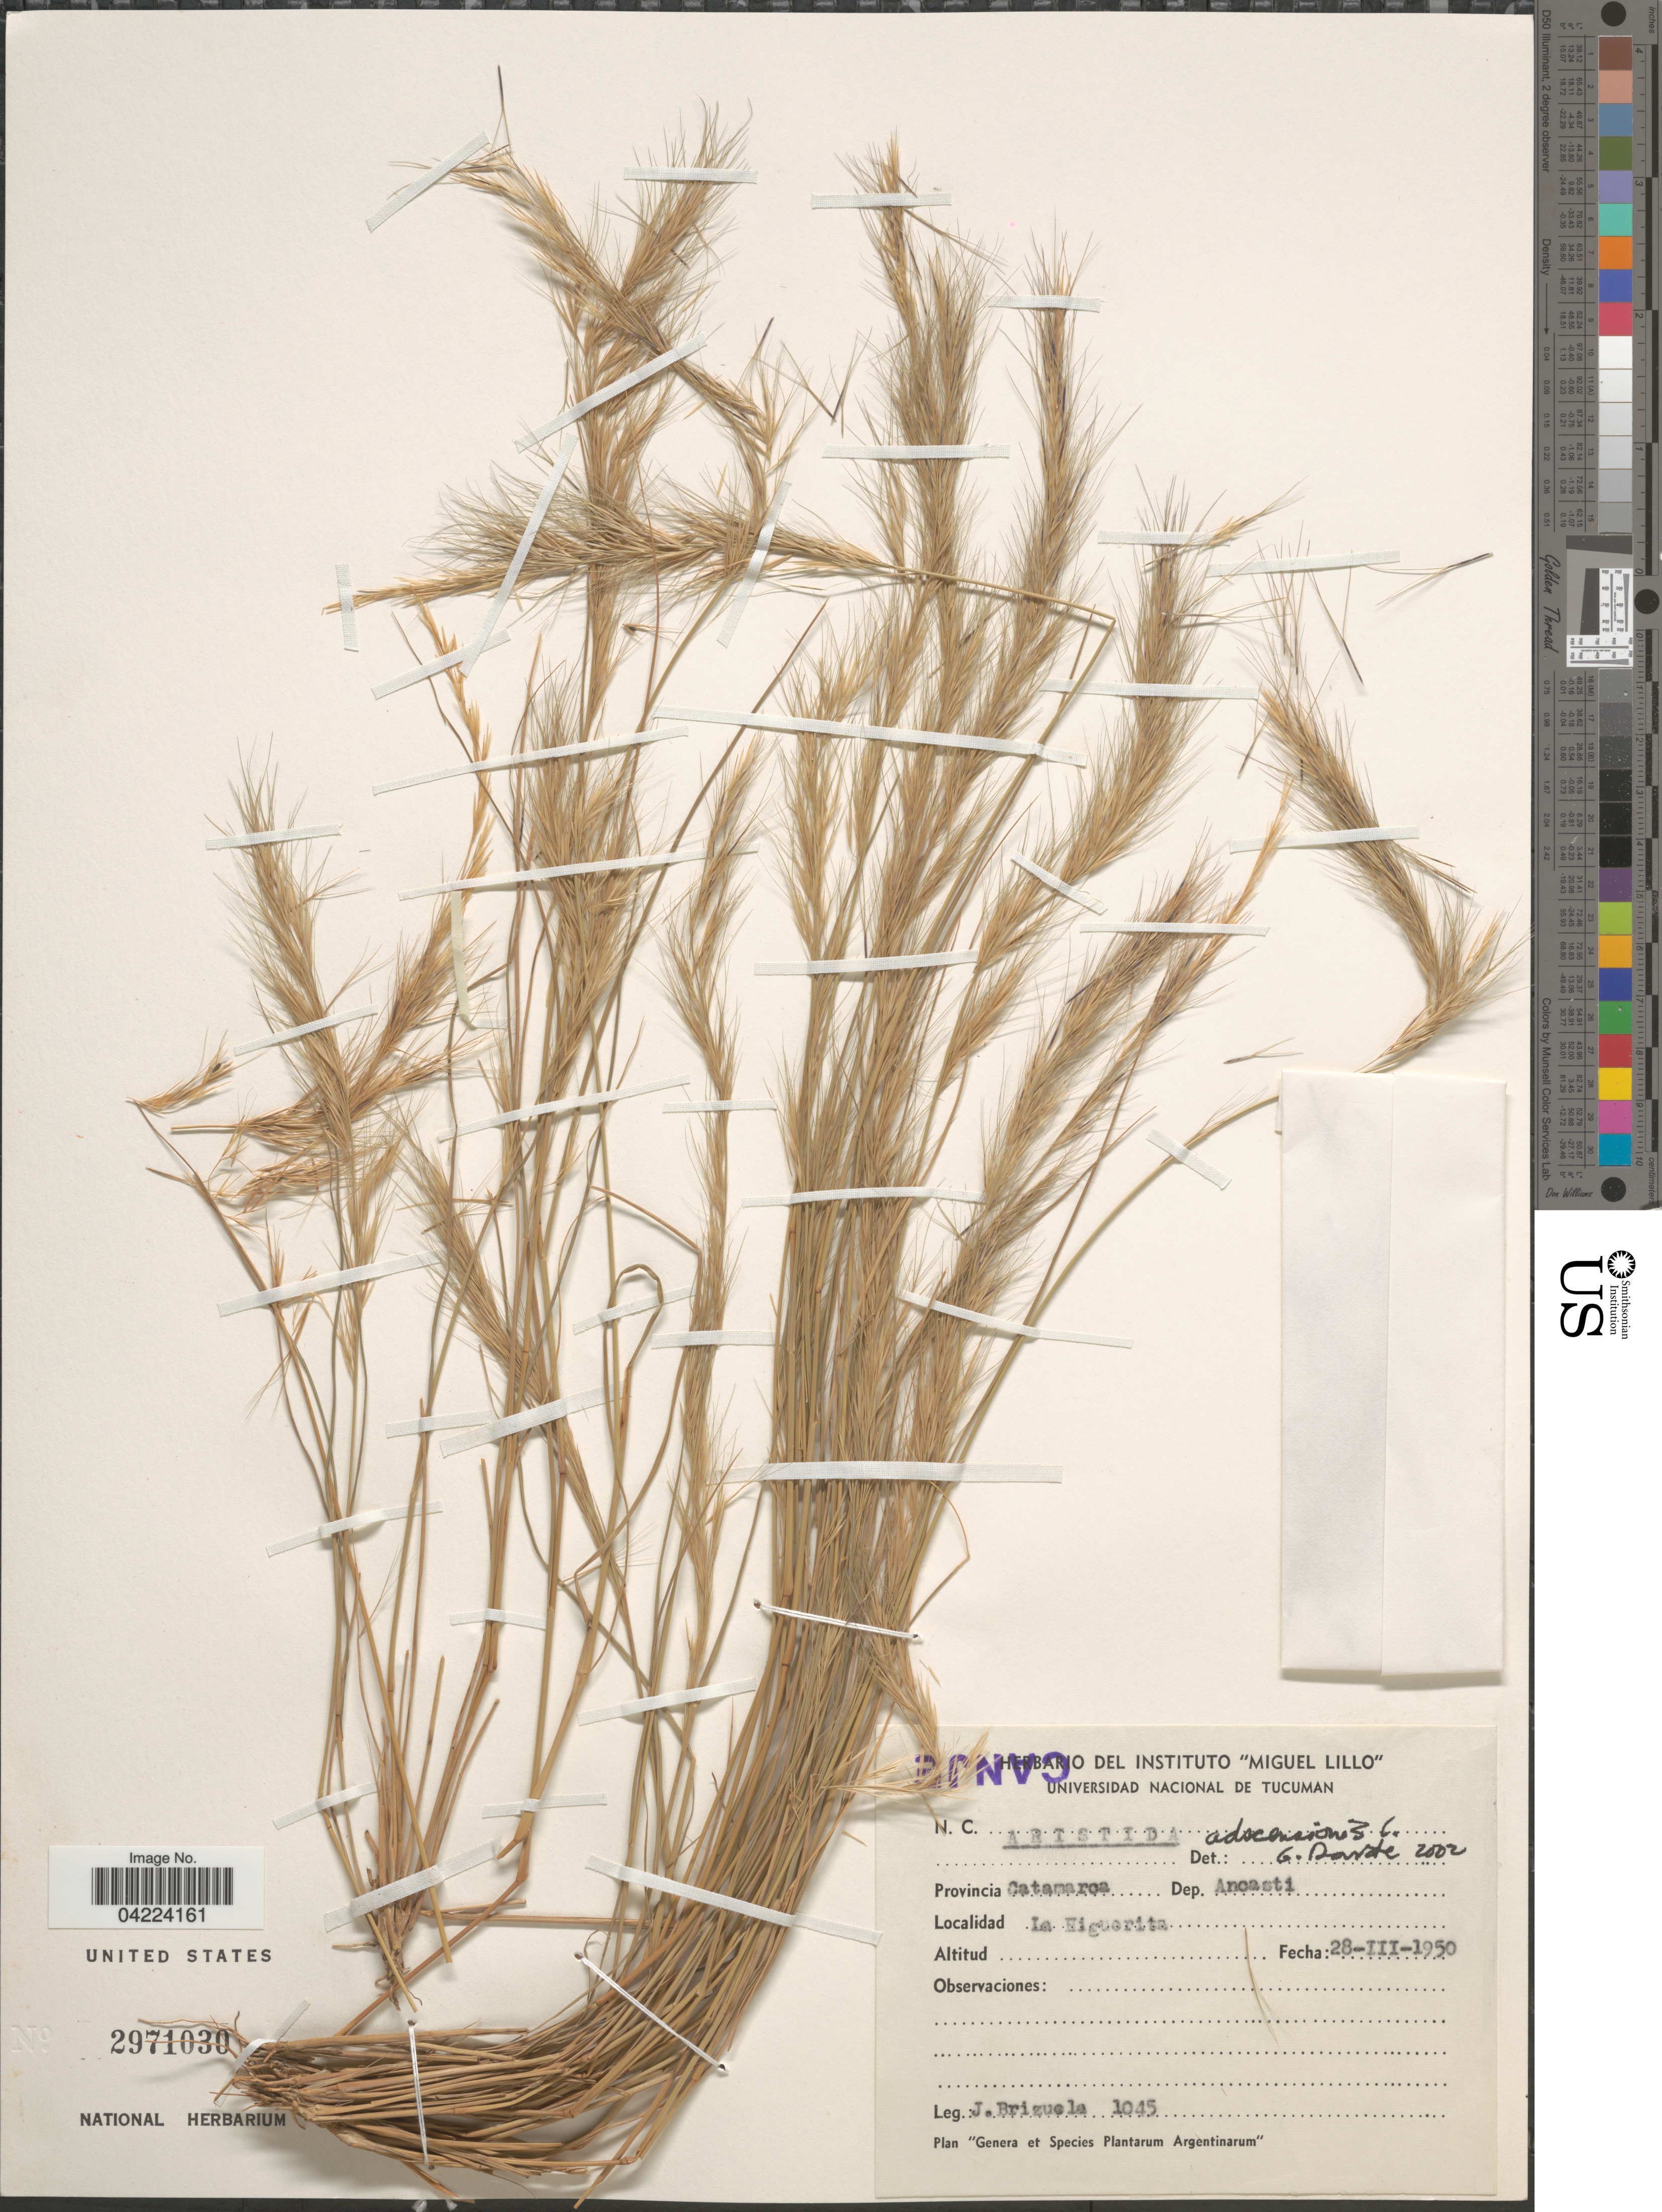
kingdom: Plantae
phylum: Tracheophyta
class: Liliopsida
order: Poales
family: Poaceae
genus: Aristida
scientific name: Aristida adscensionis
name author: L.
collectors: J. Brizuela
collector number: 1045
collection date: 1950-03-28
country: Argentina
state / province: Catamarca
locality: Dep. Ancasti. La Higuerita.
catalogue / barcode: US 2971030